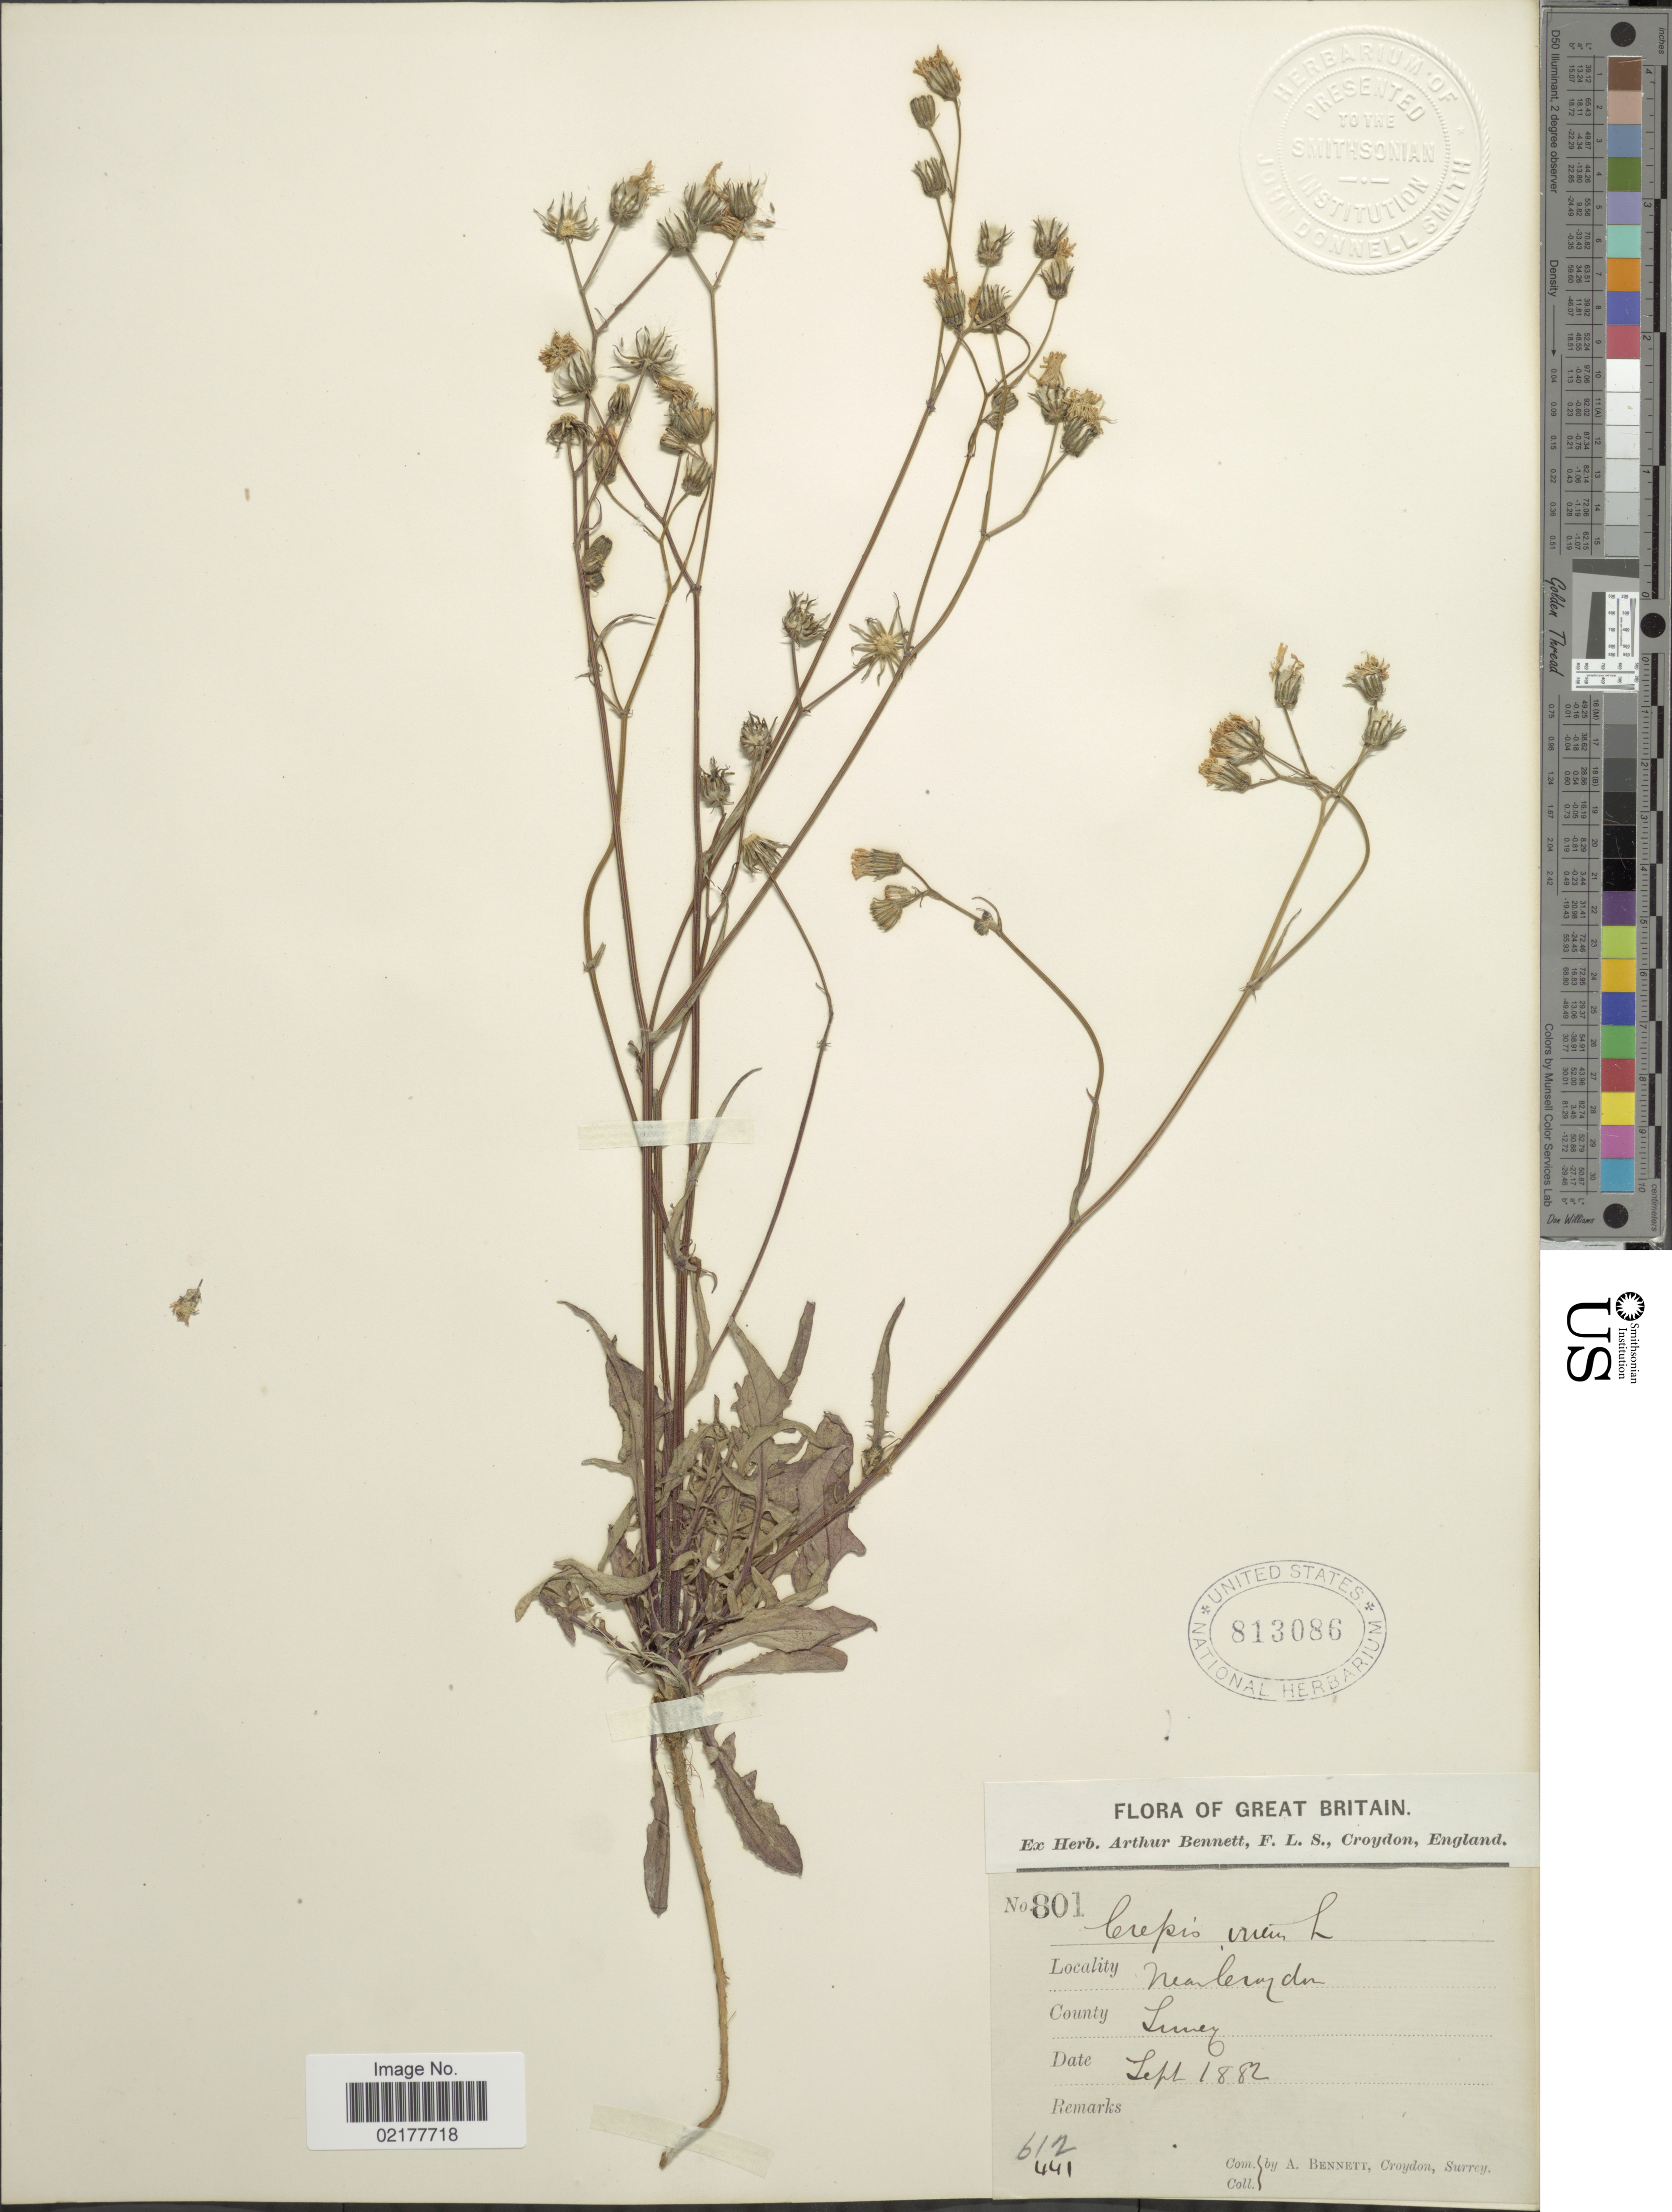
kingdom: Plantae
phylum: Tracheophyta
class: Magnoliopsida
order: Asterales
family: Asteraceae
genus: Crepis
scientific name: Crepis capillaris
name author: (L.) Wallr.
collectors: A. Bennett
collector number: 801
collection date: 1882-09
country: United Kingdom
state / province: England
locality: Great Britain. Near Croydon County Surrey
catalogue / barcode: US 813086